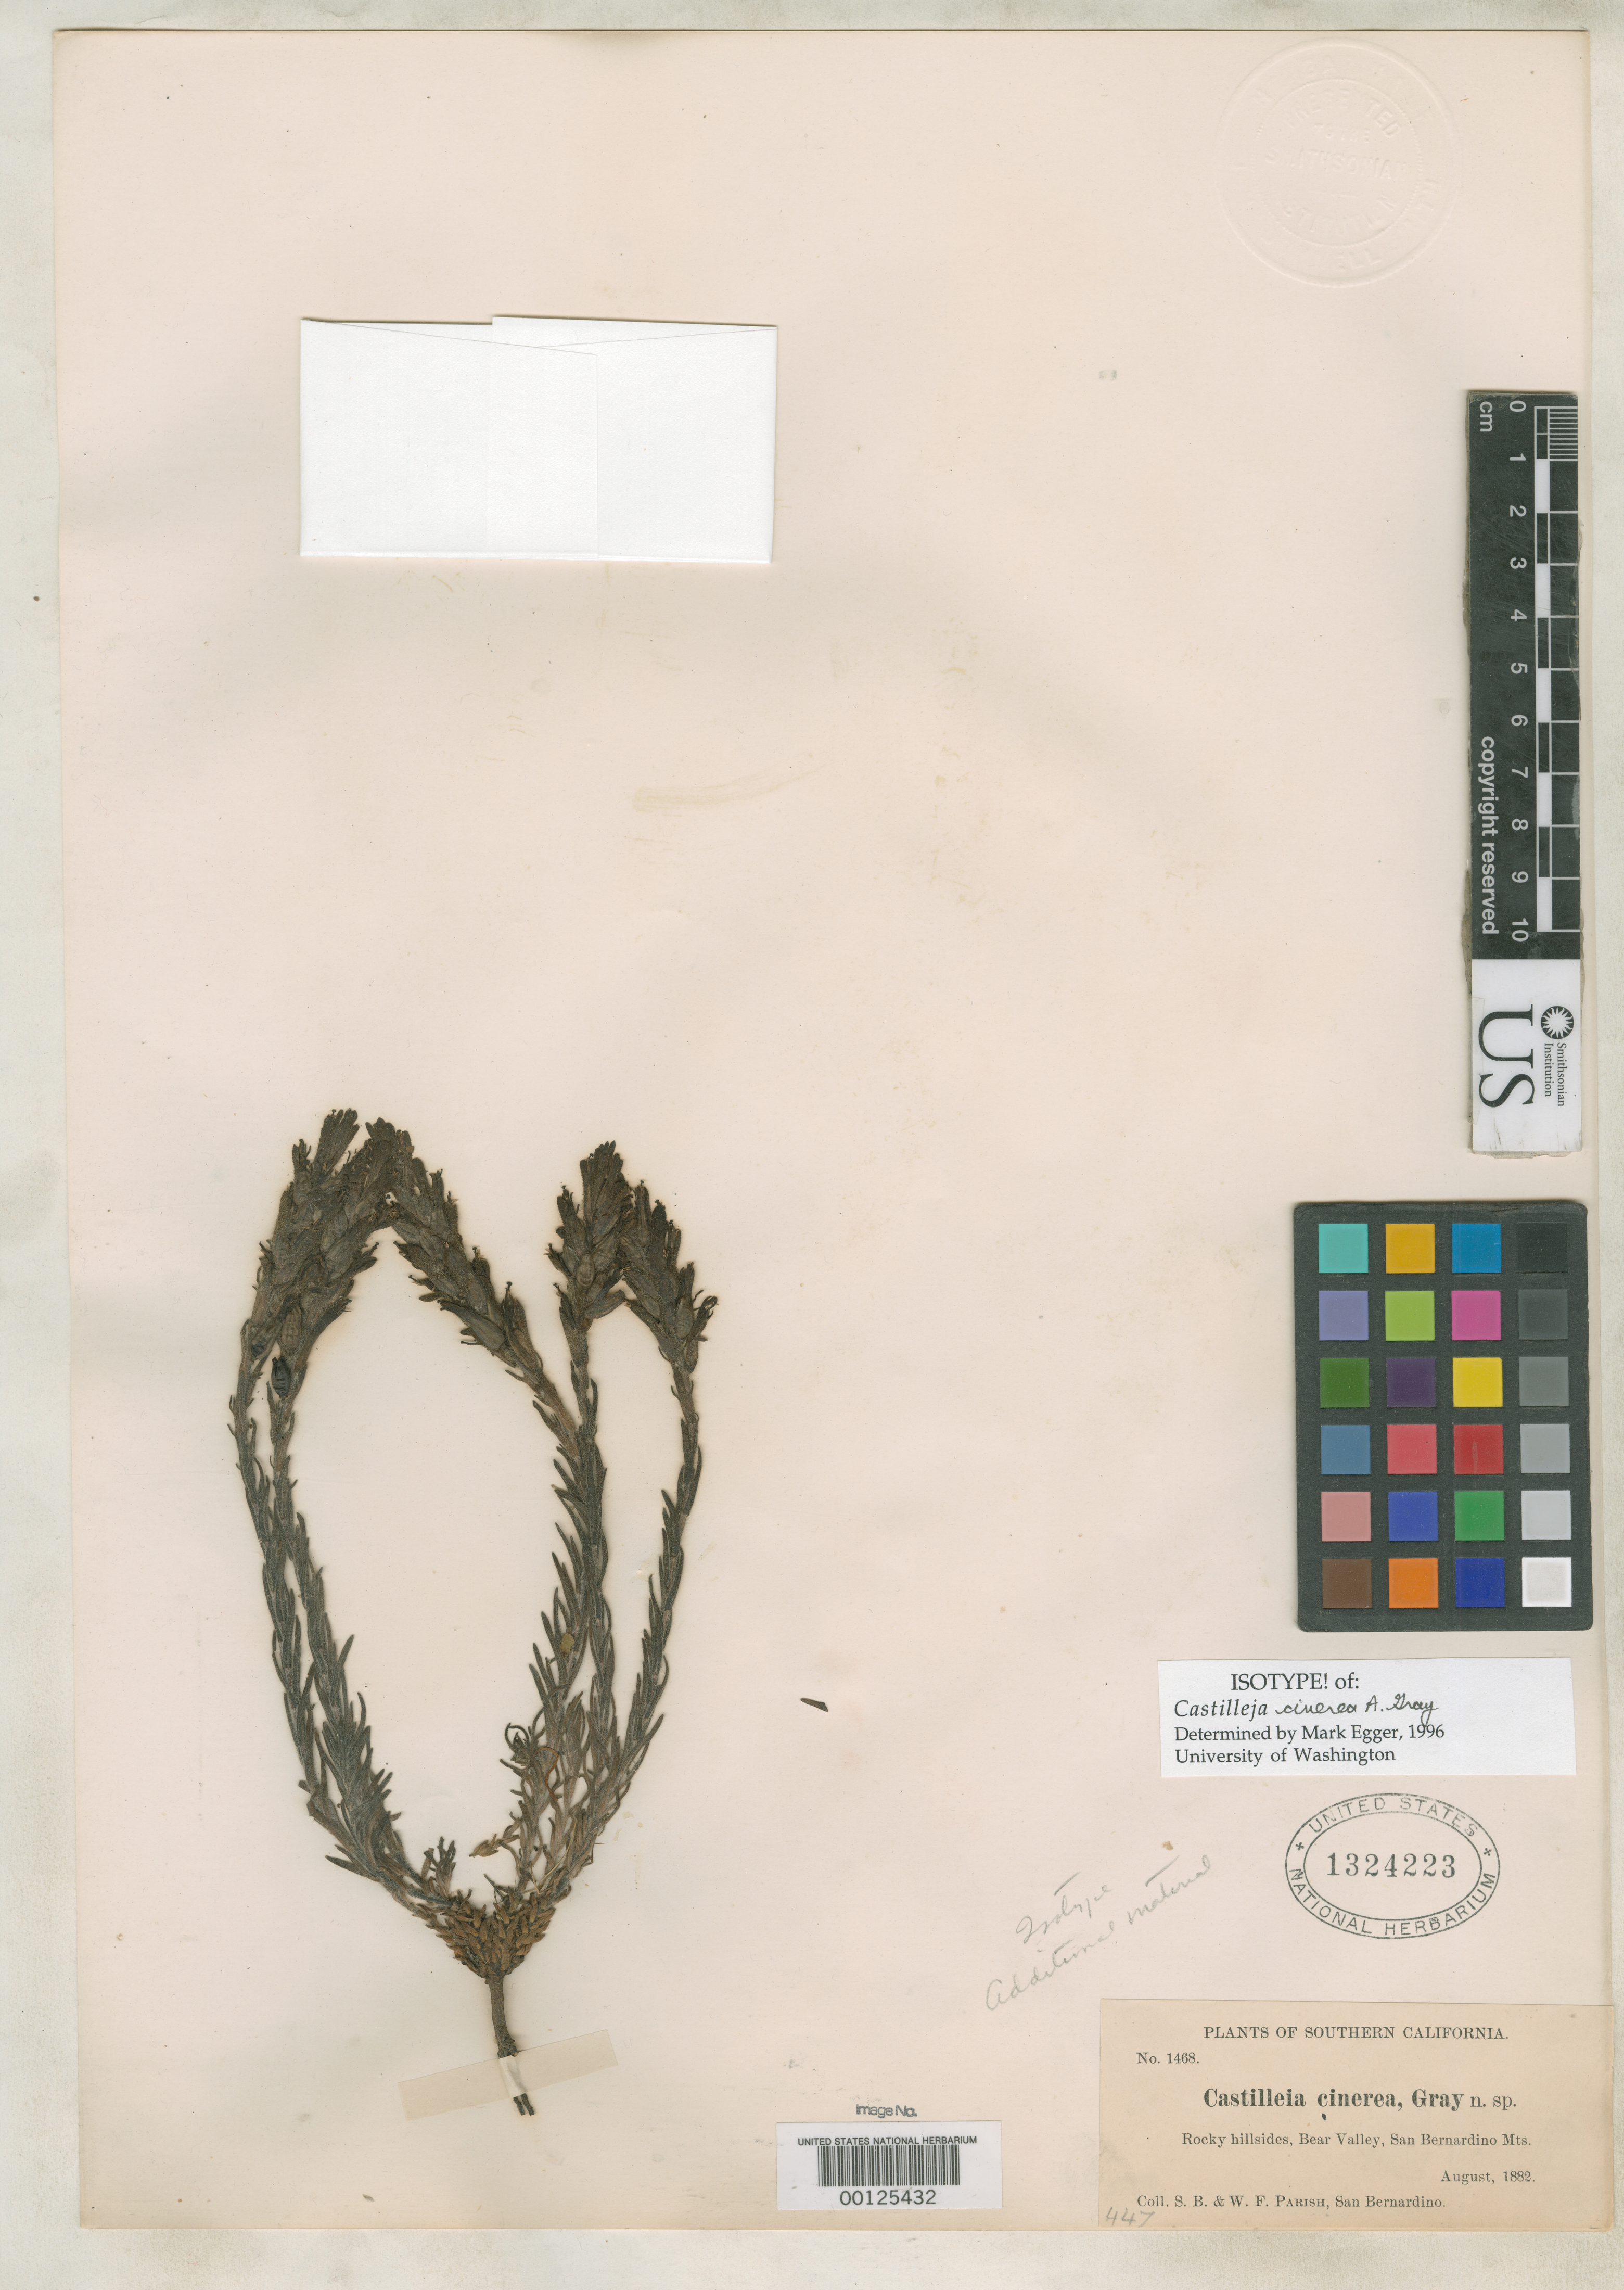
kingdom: Plantae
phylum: Tracheophyta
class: Magnoliopsida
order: Lamiales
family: Orobanchaceae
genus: Castilleja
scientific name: Castilleja cinerea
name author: A. Gray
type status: Isotype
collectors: S. B. Parish & W. F. Parish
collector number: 1468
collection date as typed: Aug 1882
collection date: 1882-08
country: United States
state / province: California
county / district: San Bernardino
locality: San Bernardino Mts., Bear Valley.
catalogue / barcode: US 1324223